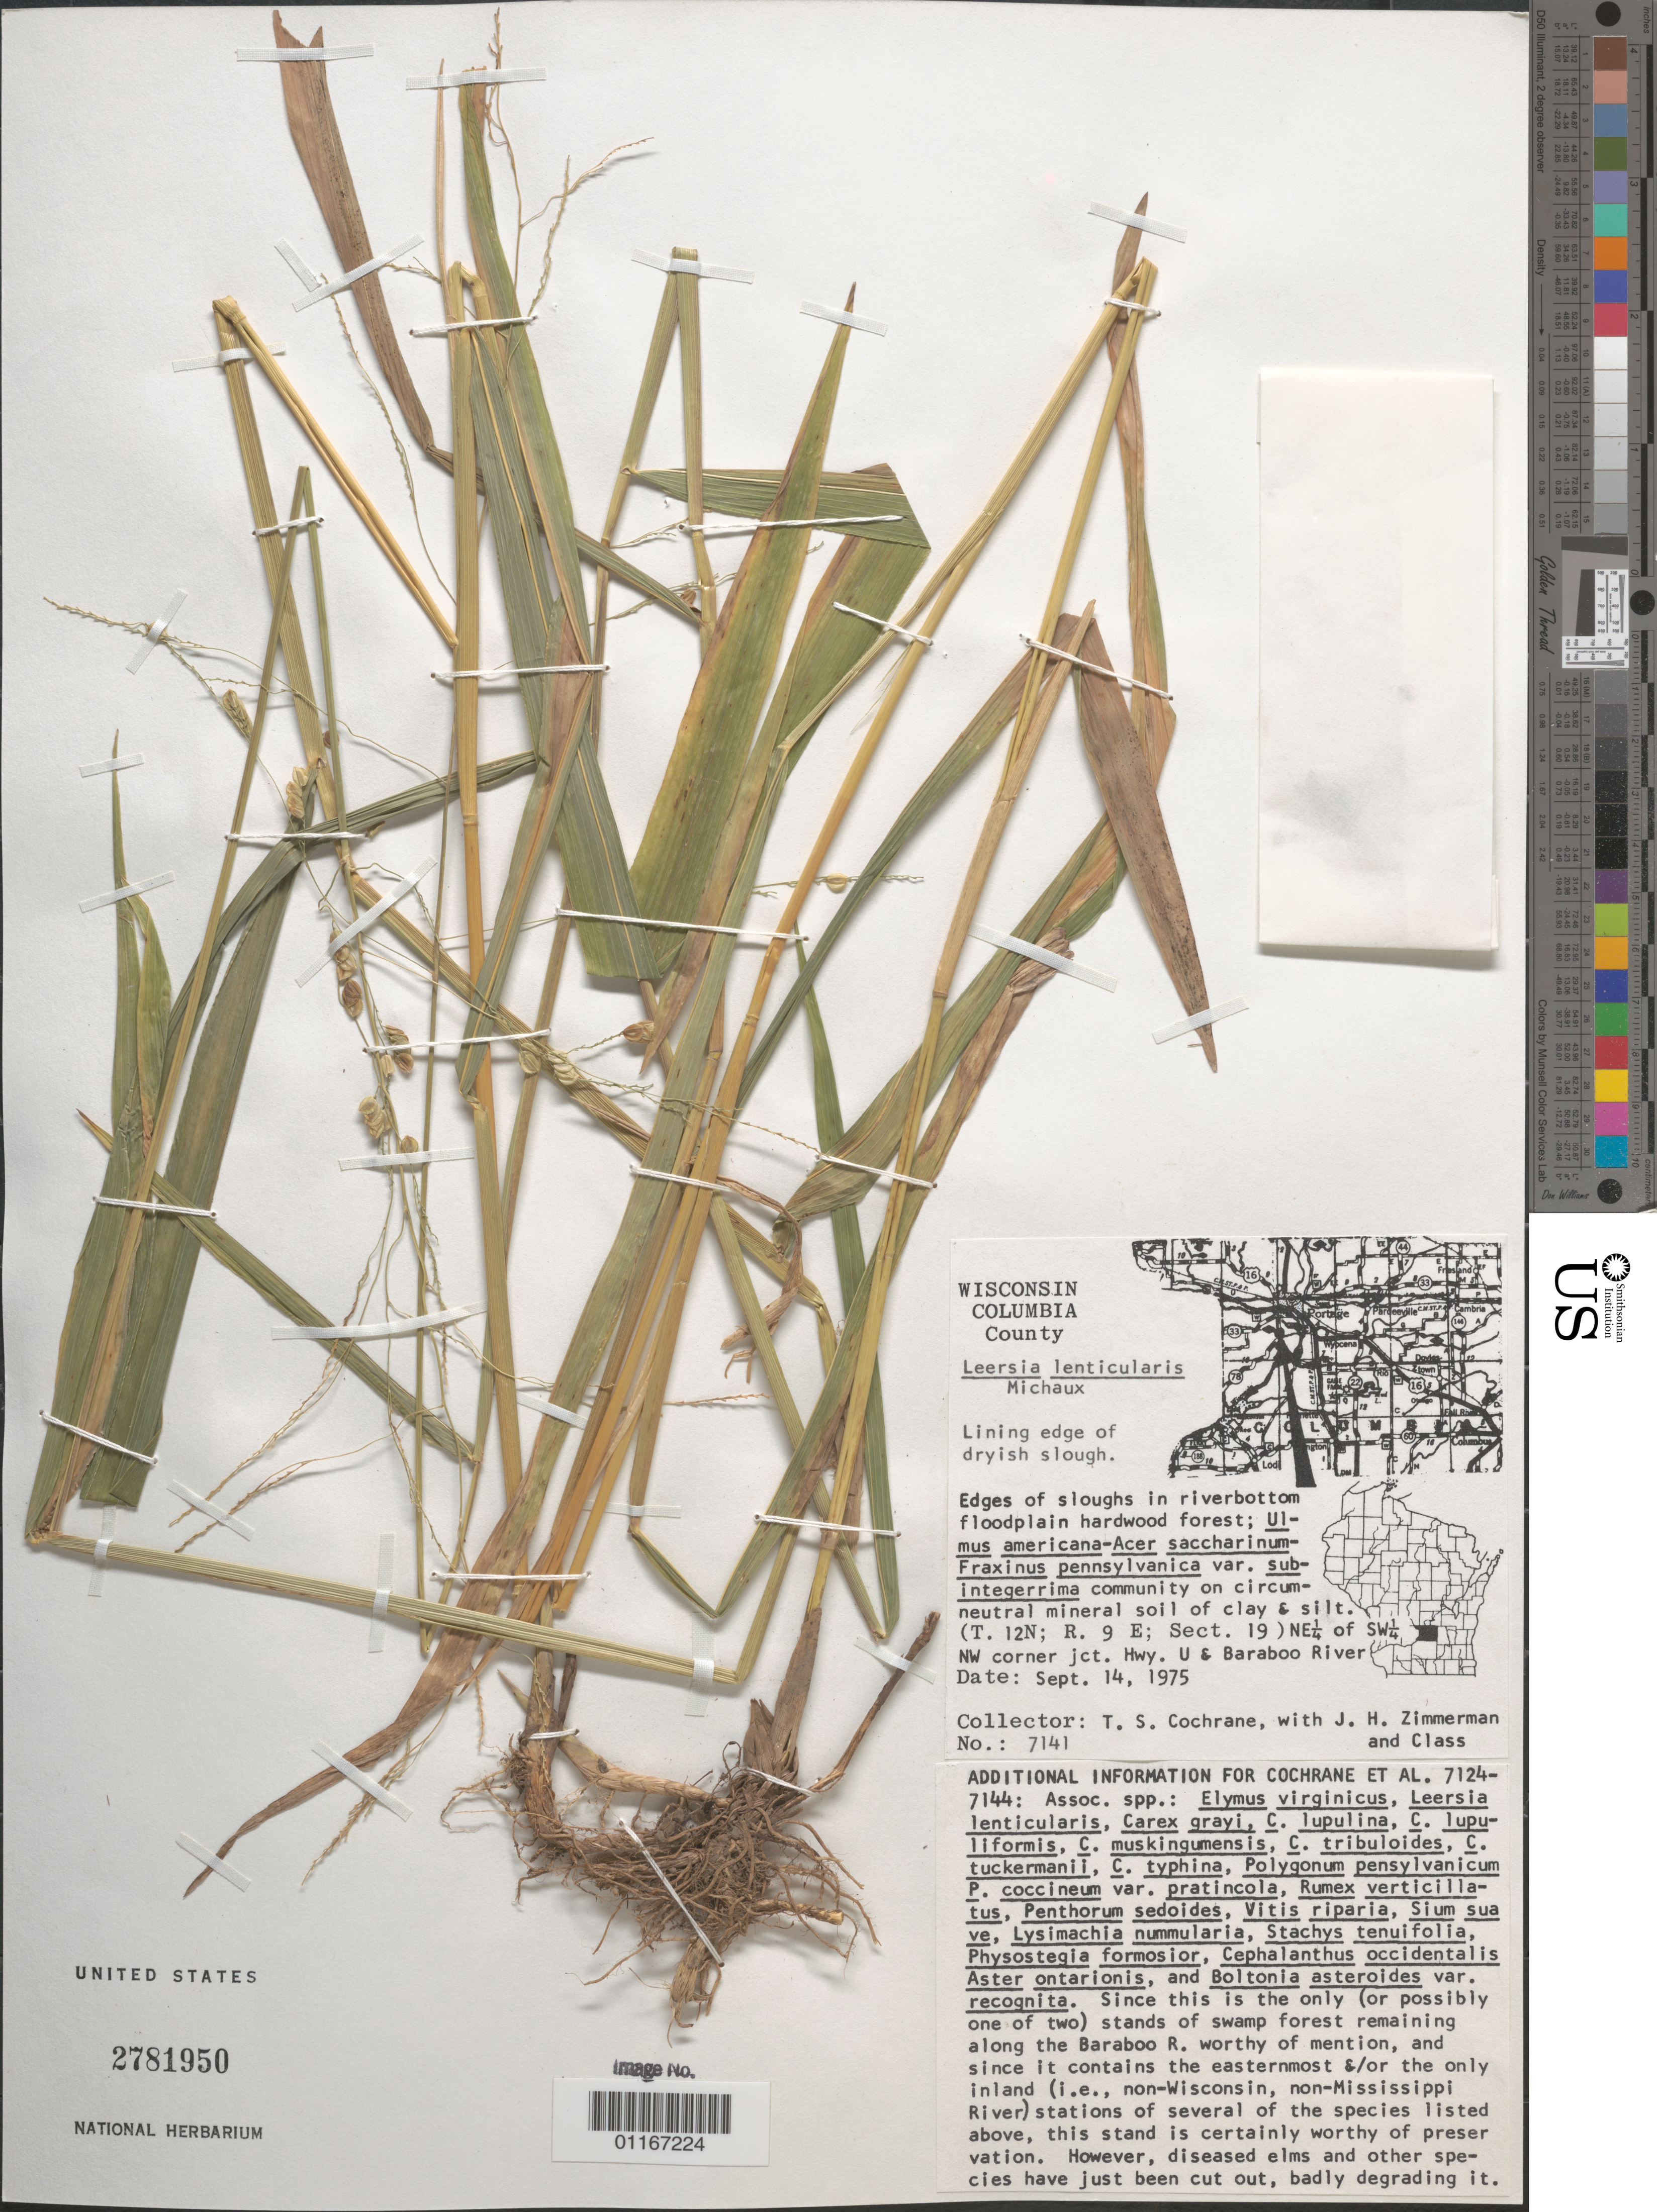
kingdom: Plantae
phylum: Tracheophyta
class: Liliopsida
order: Poales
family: Poaceae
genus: Leersia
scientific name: Leersia lenticularis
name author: Michx.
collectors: T. Cochrane et al.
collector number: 7141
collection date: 1975-09-14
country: United States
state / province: Wisconsin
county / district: Columbia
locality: NW corner jct. Highway U & Baraboo River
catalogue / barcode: US 2781950